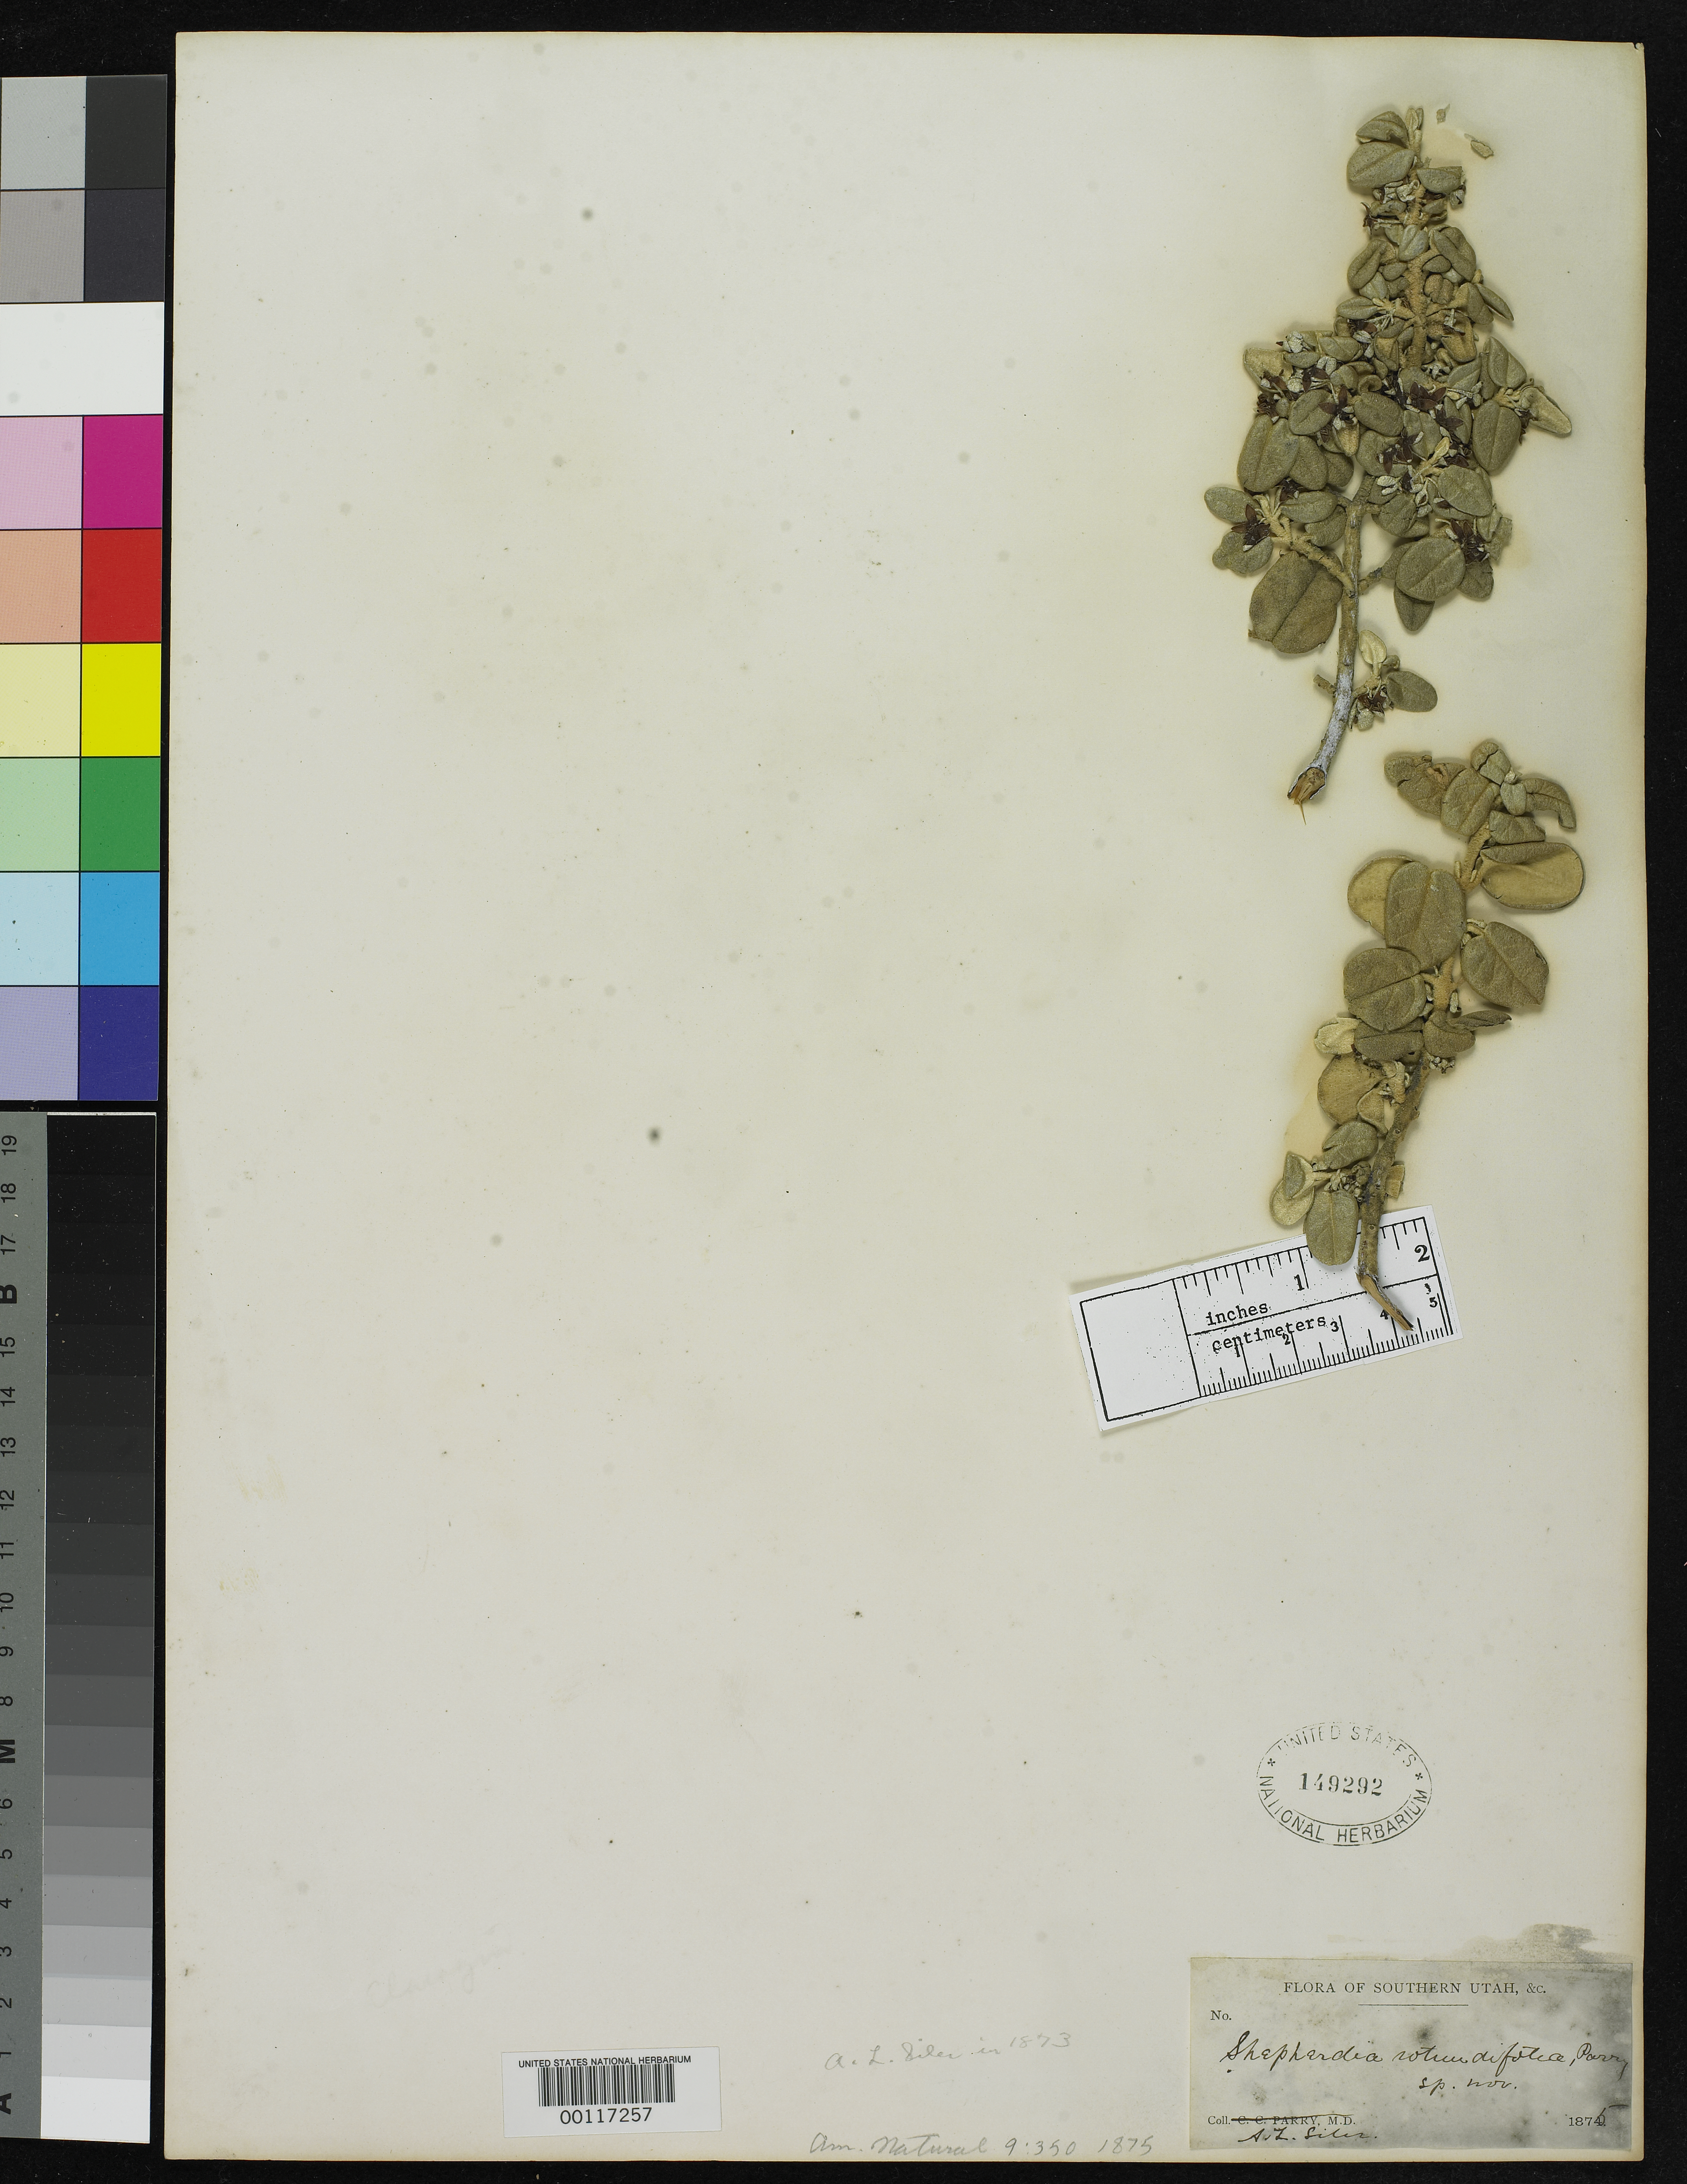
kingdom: Plantae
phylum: Tracheophyta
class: Magnoliopsida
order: Rosales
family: Elaeagnaceae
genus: Shepherdia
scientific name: Shepherdia rotundifolia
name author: Parry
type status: Type Collection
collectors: A. Siler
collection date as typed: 1874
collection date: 1874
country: United States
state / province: Utah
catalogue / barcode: US 149292